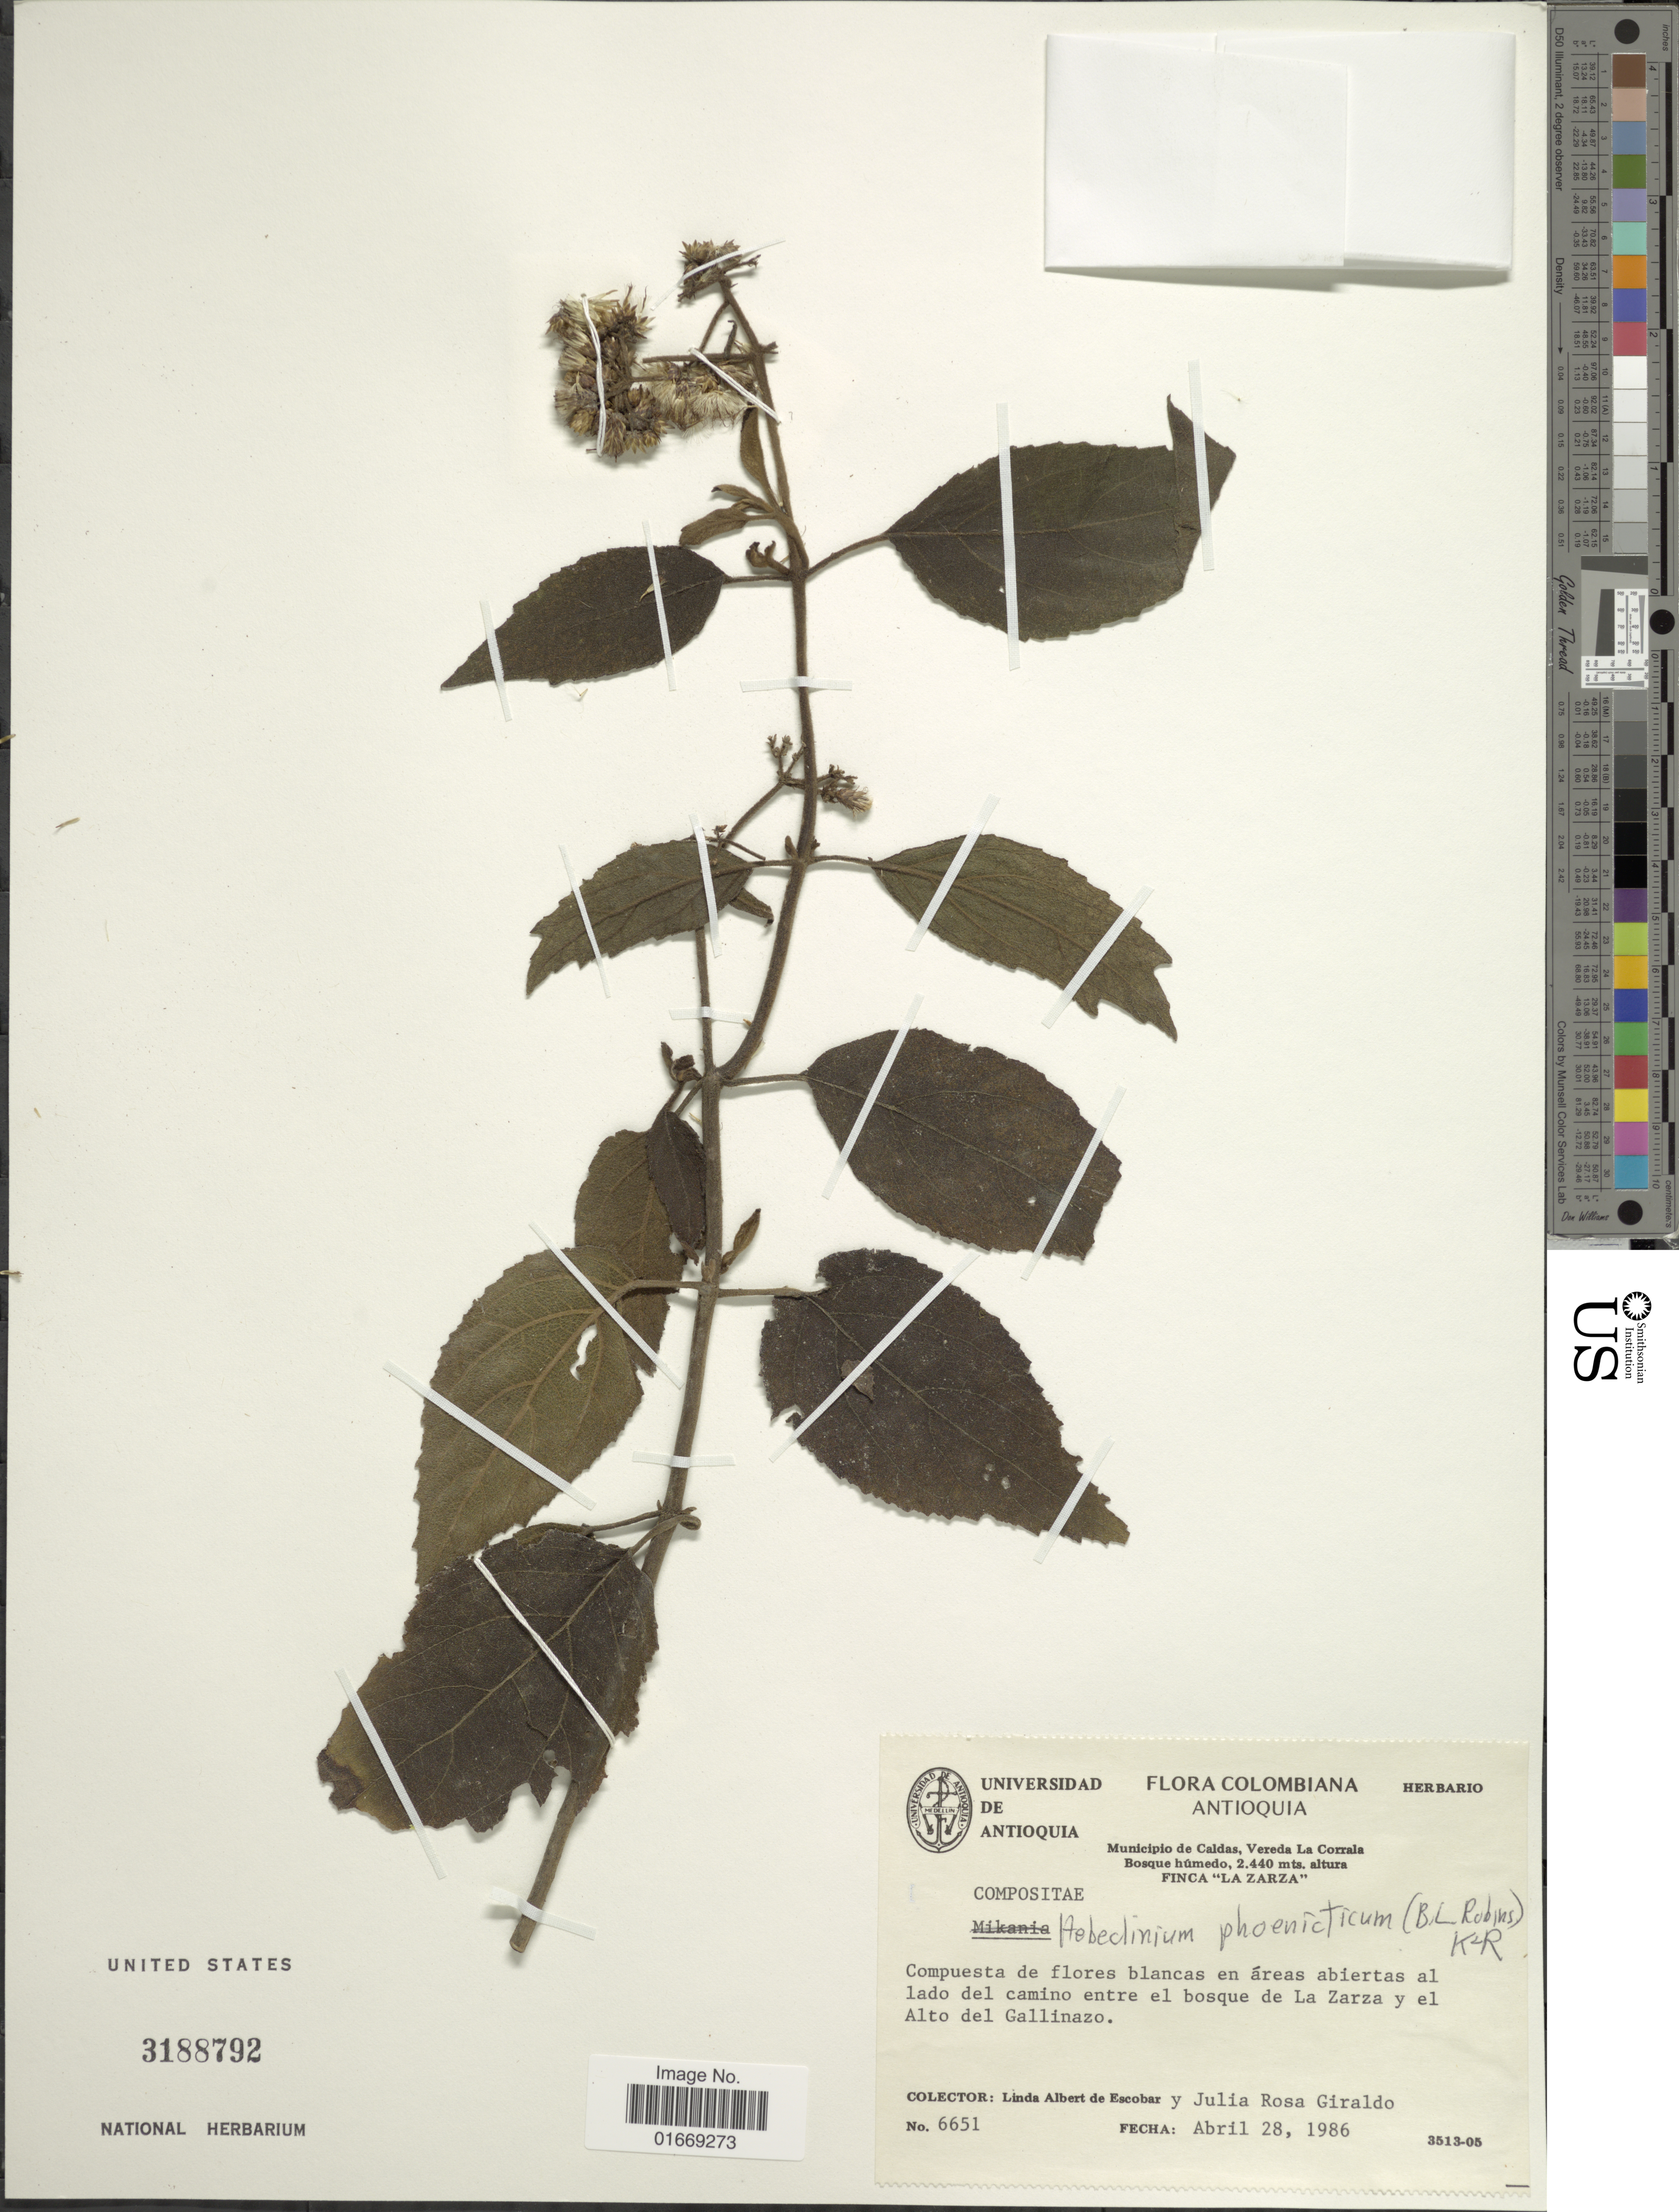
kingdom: Plantae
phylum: Tracheophyta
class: Magnoliopsida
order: Asterales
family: Asteraceae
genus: Hebeclinium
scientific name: Hebeclinium phoenicticum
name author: (B.L. Rob.) R.M. King & H. Rob.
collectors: L. K. de Escobar & J. Giraldo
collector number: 6651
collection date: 1986-04-28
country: Colombia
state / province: Caldas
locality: Antioquia. Municipio de Caldas, Vereda La Corrala. Bosque húmedo, Finca "La Zarza". Compuesta de flores blancas en áreas abiertas al lado del camino entre el bosque de La Zarza y el Alto del Gallinazo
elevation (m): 2440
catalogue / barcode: US 3188792